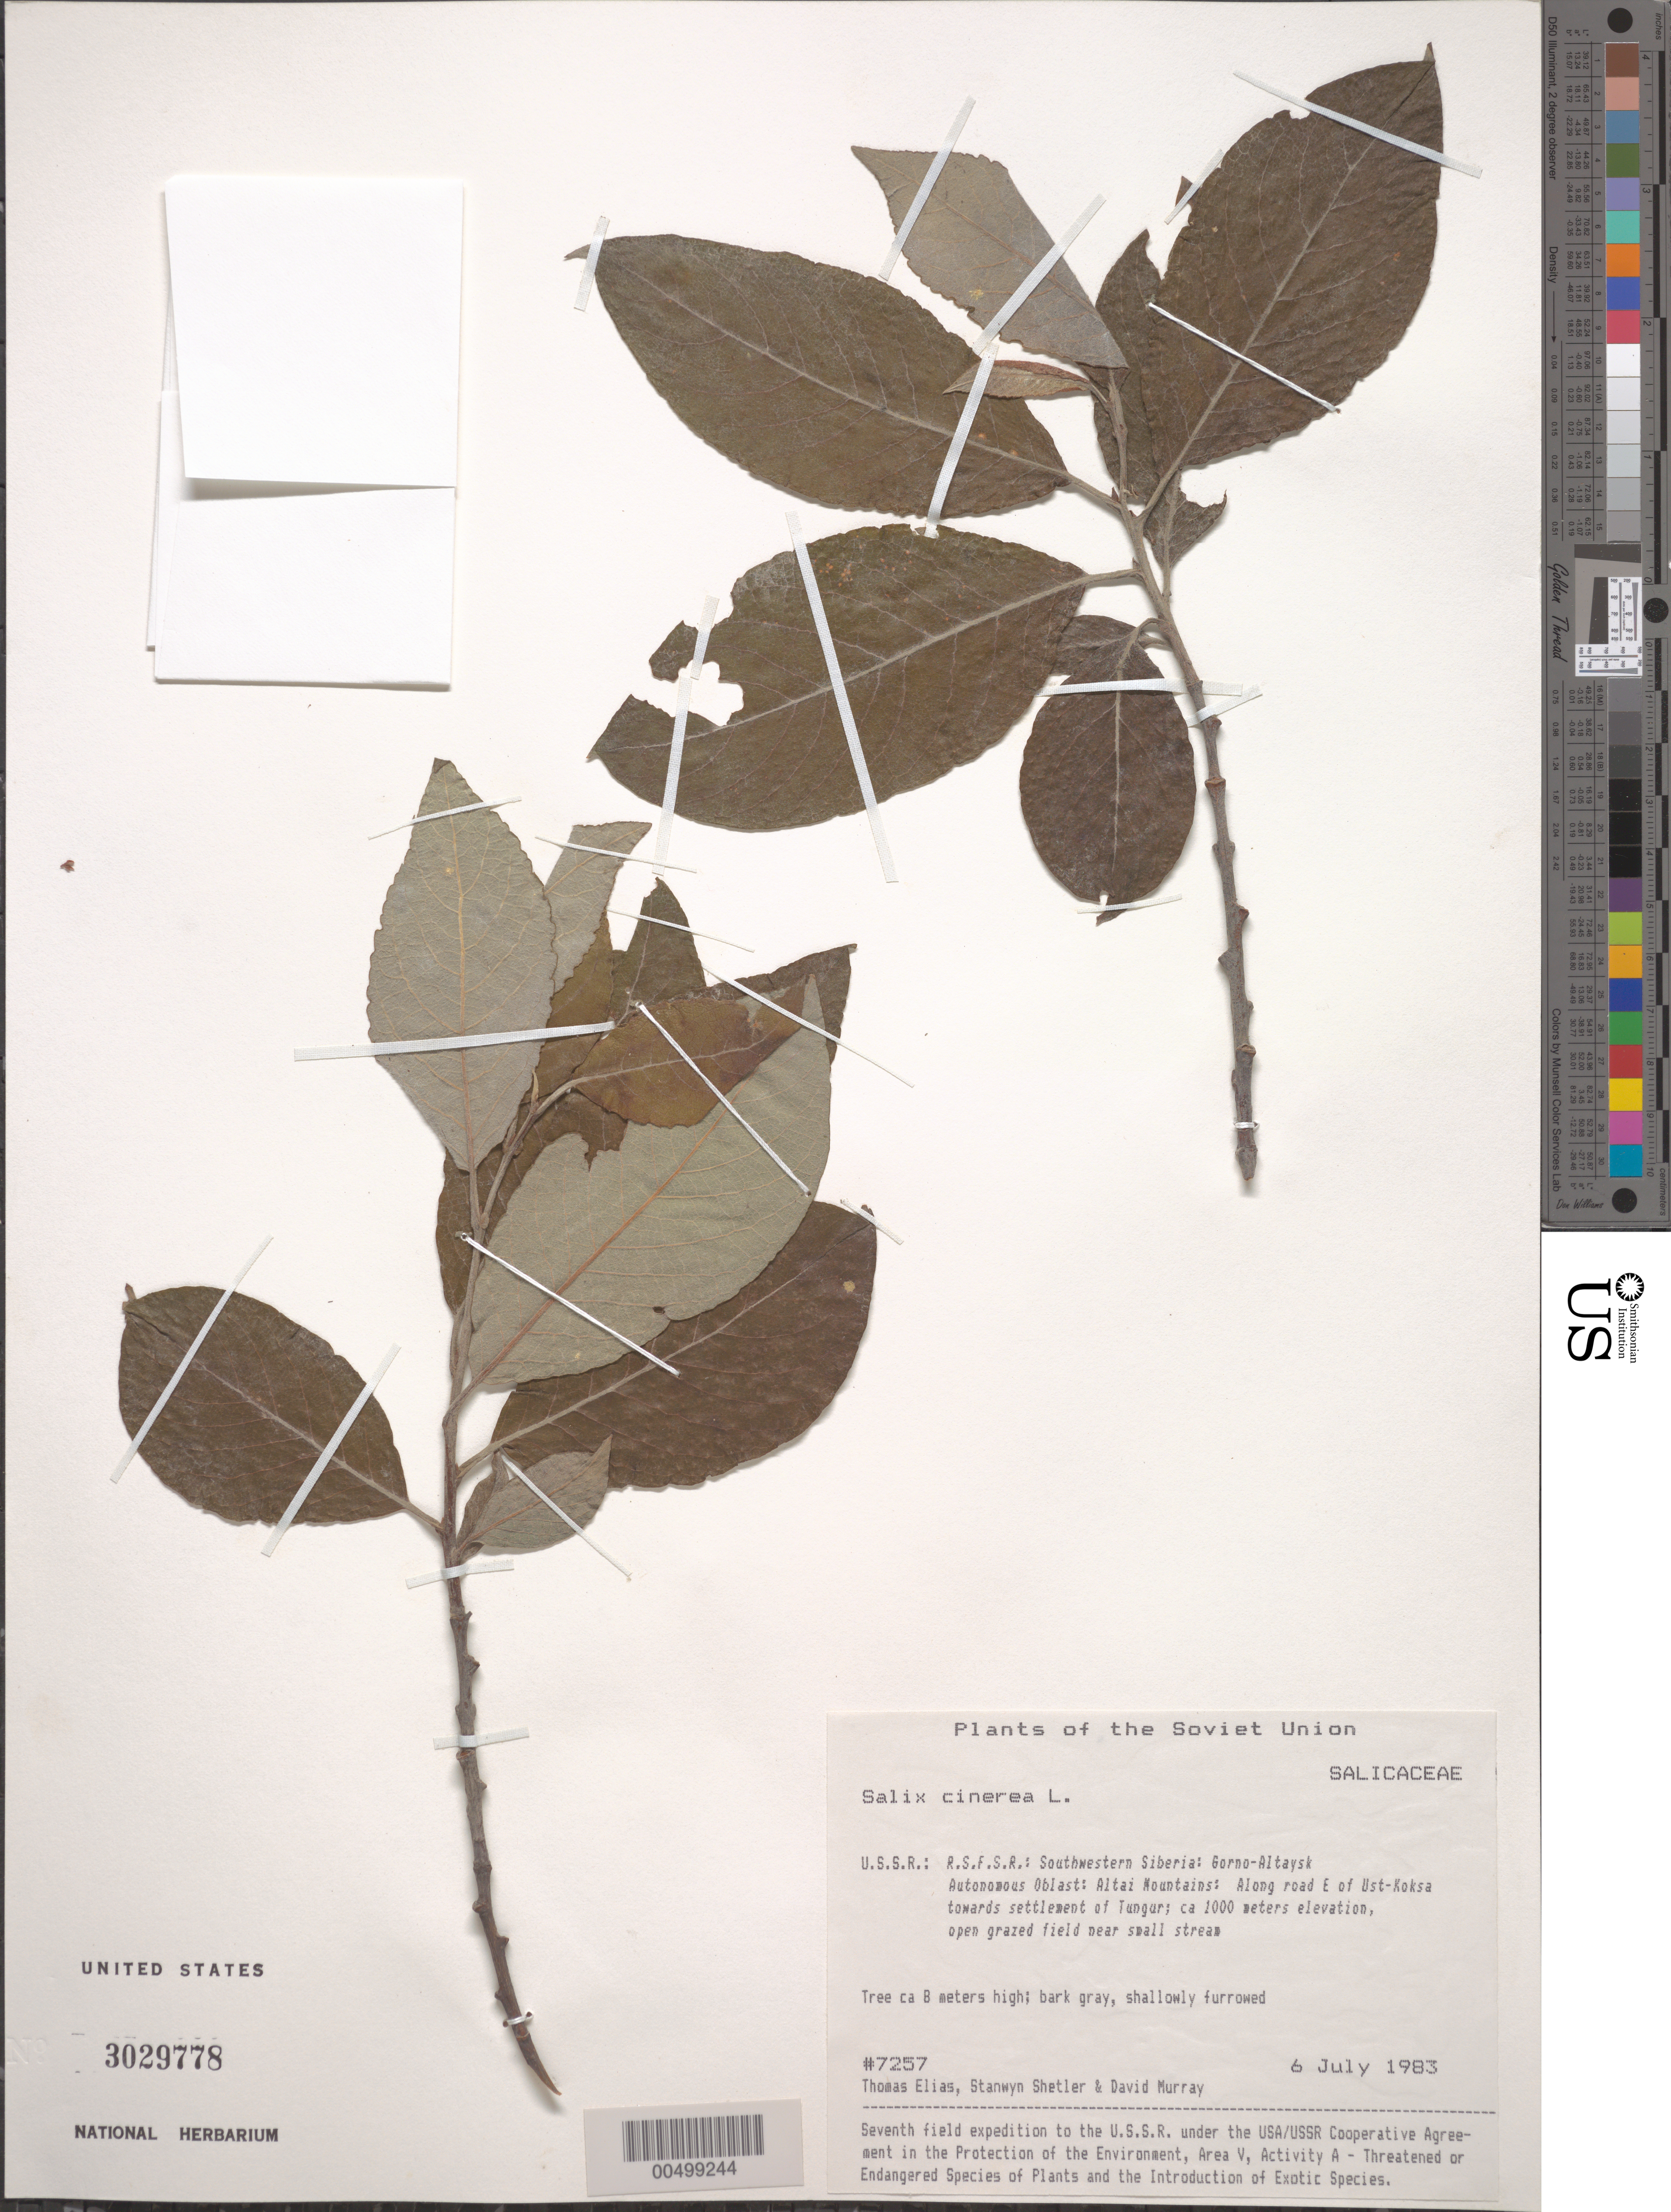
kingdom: Plantae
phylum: Tracheophyta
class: Magnoliopsida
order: Malpighiales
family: Salicaceae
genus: Salix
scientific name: Salix cinerea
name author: L.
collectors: T. Elias, S. Shetler & D. F. Murray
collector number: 7257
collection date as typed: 06 Jul 1983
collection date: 1983-07-06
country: Russian Federation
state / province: Altai Republic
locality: Altai Mountains, along road E of Ust-Koksa towards settlement of Tungur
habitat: open grazed field near small stream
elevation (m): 1000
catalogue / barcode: US 3029778